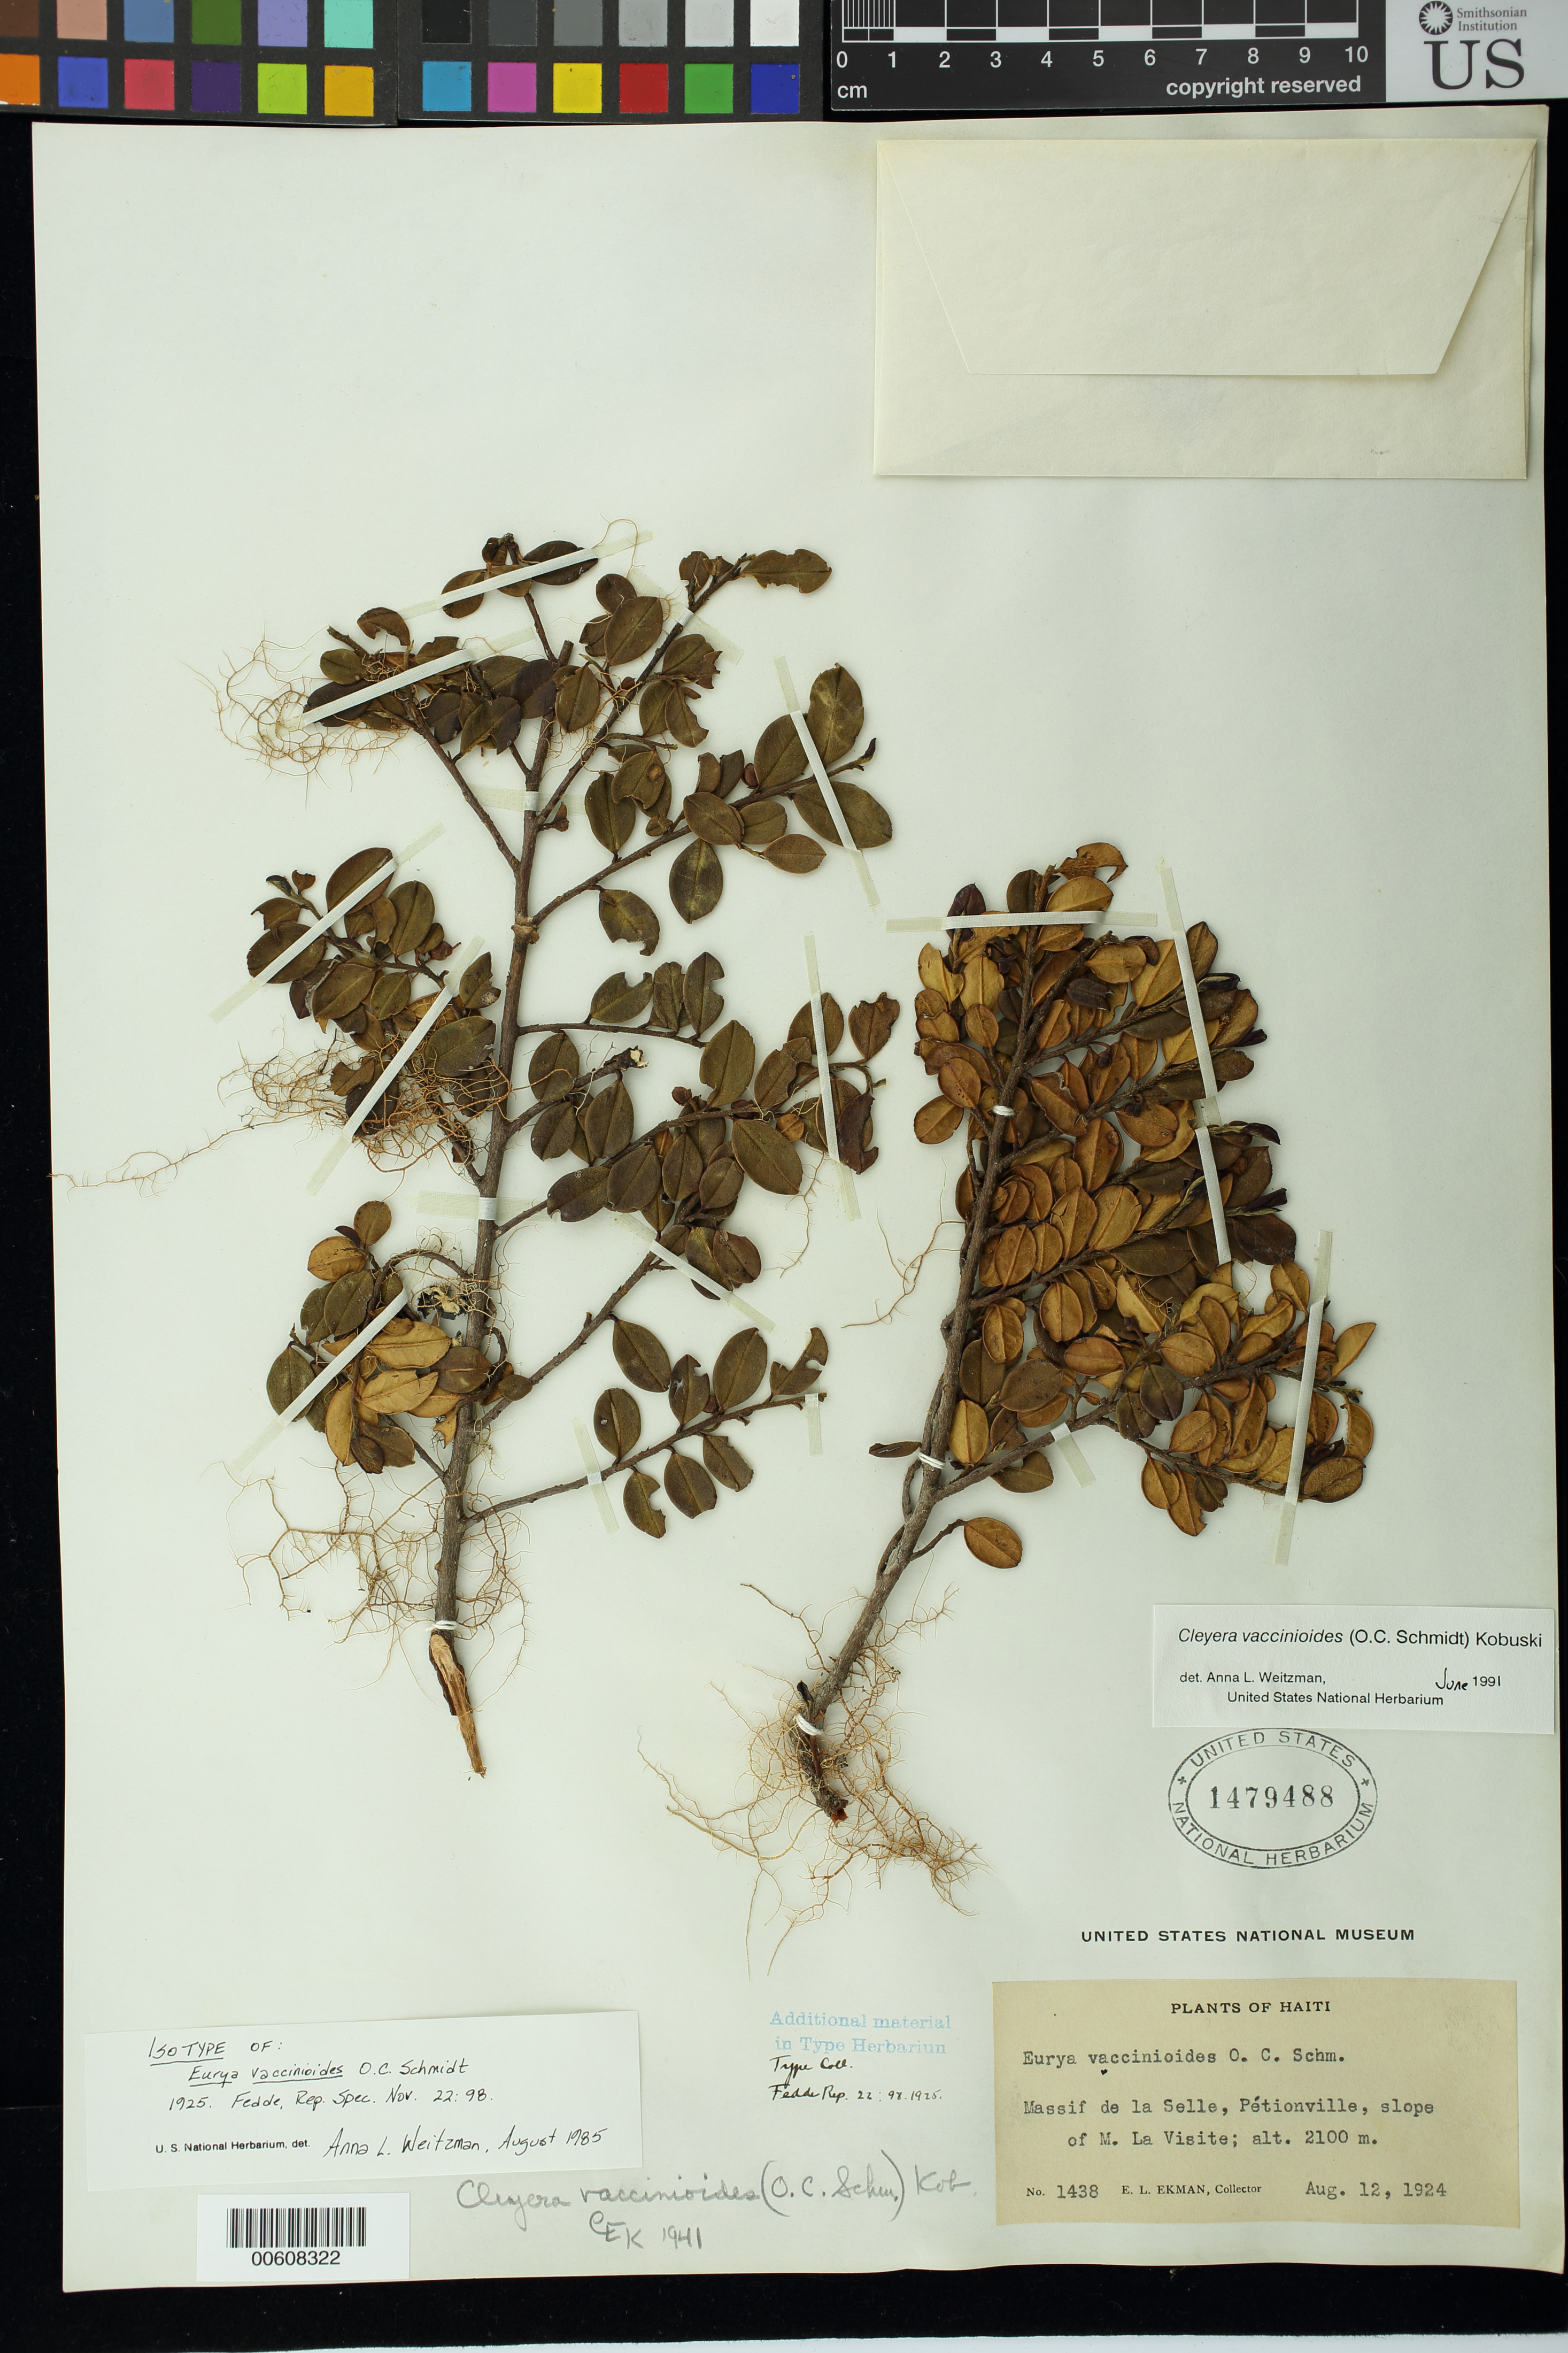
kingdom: Plantae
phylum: Tracheophyta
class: Magnoliopsida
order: Ericales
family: Pentaphylacaceae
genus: Eurya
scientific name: Eurya vaccinioides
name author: O.C. Schmidt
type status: Isotype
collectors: E. L. Ekman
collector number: H 1438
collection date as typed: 12 Aug 1924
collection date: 1924-08-12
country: Haiti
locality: Massif de la Selle, Pétionville, slope of Morne La Visite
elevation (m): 2100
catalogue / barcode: US 1479488